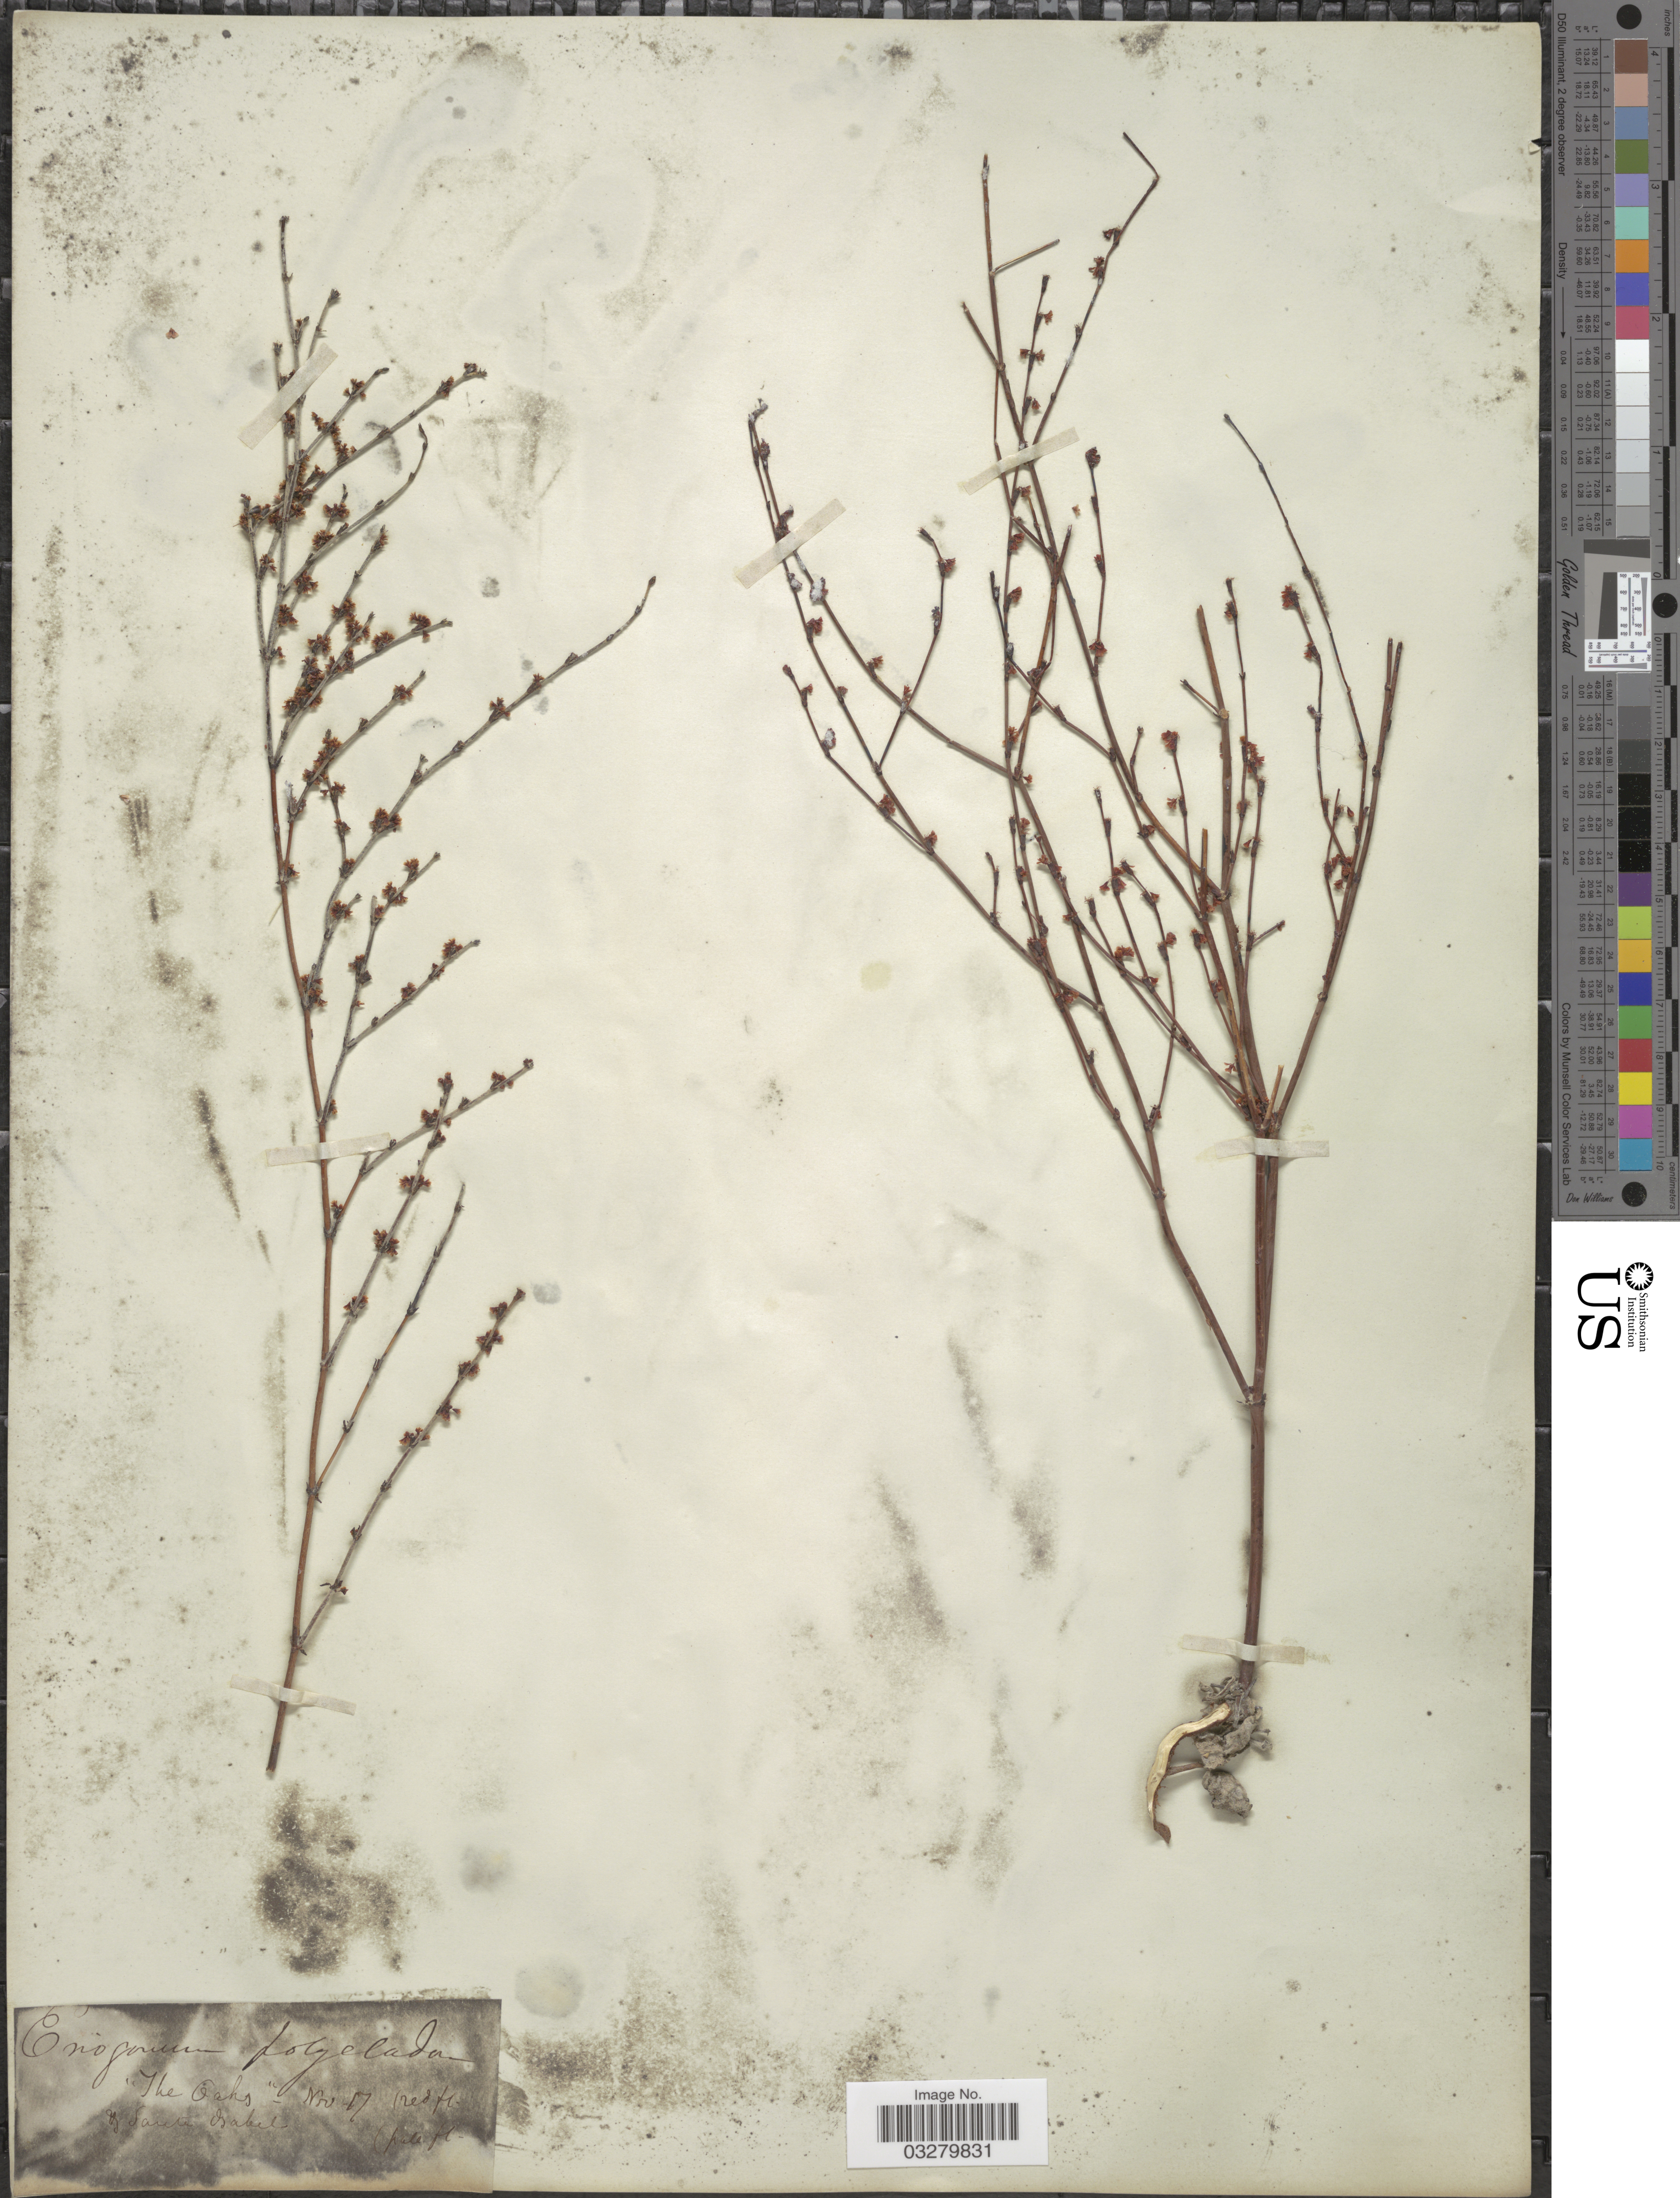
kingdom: Plantae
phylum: Tracheophyta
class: Magnoliopsida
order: Caryophyllales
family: Polygonaceae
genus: Eriogonum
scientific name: Eriogonum polycladon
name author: Benth.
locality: The Oaks